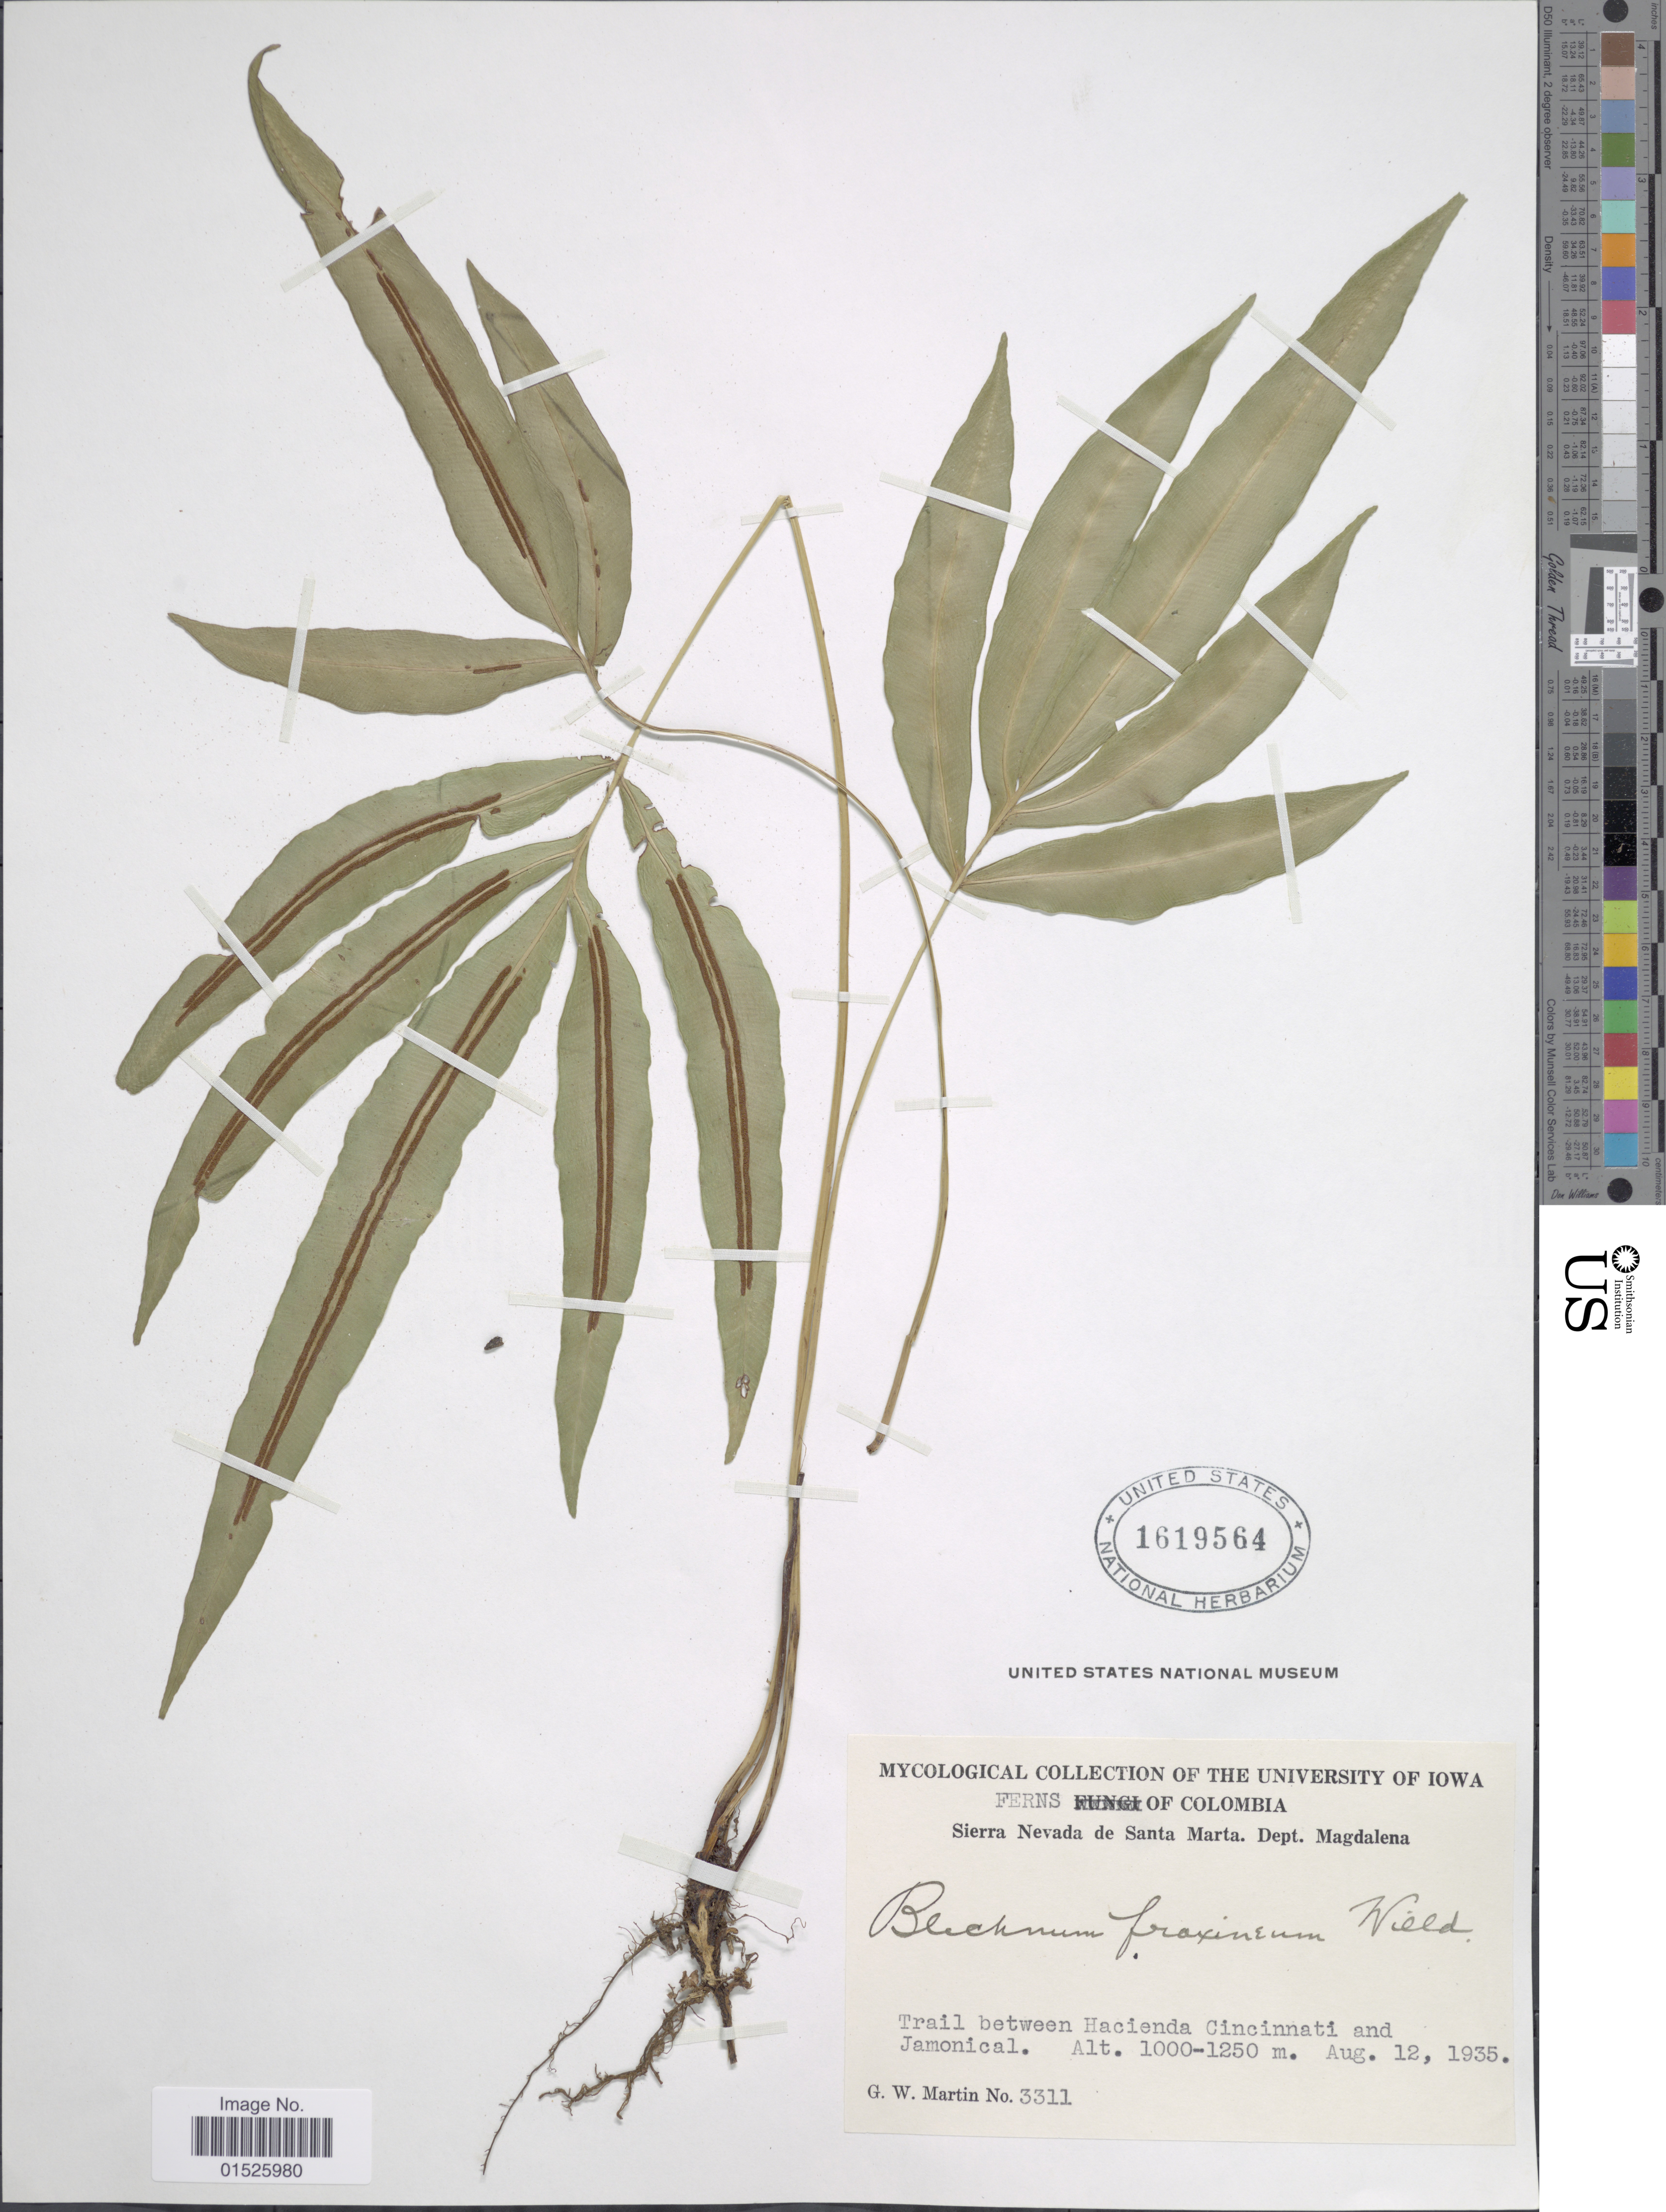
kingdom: Plantae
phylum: Tracheophyta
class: Polypodiopsida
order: Polypodiales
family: Blechnaceae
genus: Blechnum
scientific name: Blechnum x fraxineum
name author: Willd.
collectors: G. W. Martin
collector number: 3311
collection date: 1935-08-12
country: Colombia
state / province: Magdalena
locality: Colombia, Sierra Nevada de Santa Marta. Dept. Magdalena. Trail between Hacienda Cincinnati and Jamonical.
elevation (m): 1000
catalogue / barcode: US 1619564